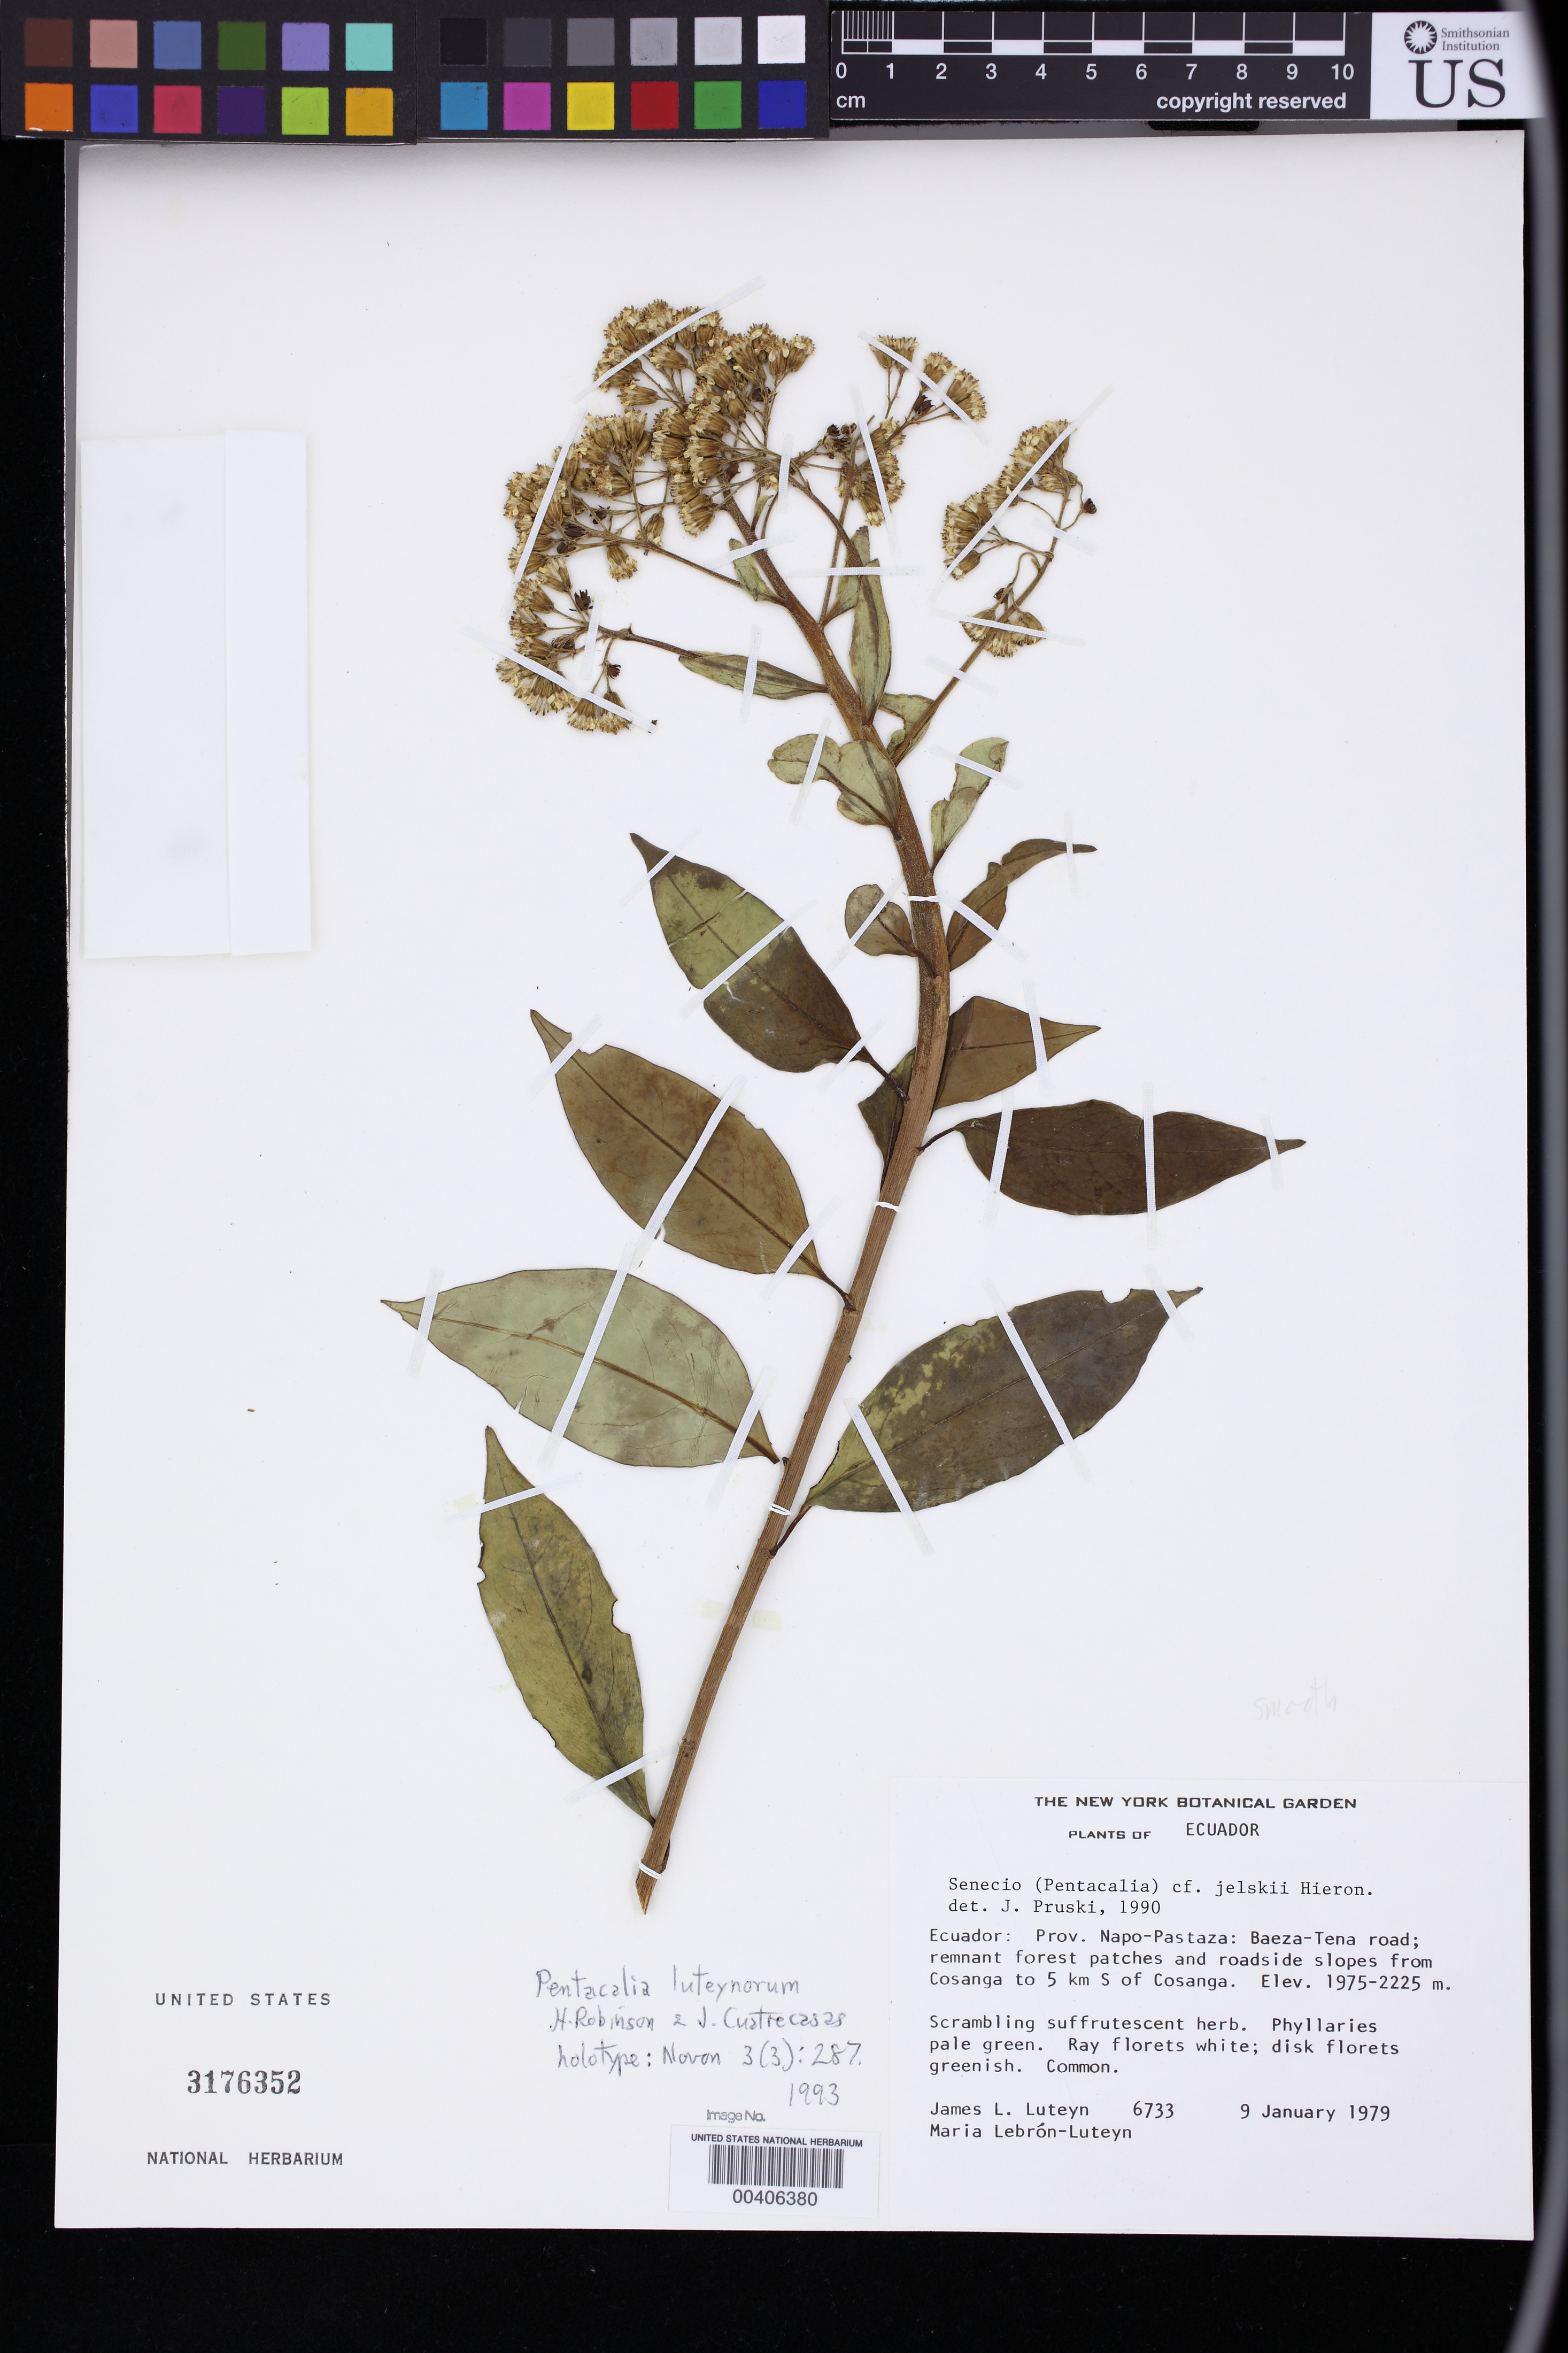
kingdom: Plantae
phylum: Tracheophyta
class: Magnoliopsida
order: Asterales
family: Asteraceae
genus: Pentacalia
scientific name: Pentacalia luteynorum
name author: H. Rob. & Cuatrec.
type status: Holotype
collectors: J. L. Luteyn & M. L. Lebrón-Luteyn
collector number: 6733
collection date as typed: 09 Jan 1979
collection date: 1979-01-09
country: Ecuador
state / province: Napo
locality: Prov. Napo-Pastaza; Baeza - Tena Road, remnant forest patches & roadside slopes from Cosanga to 5 km S of Cosanga.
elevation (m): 1975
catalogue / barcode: US 3176352